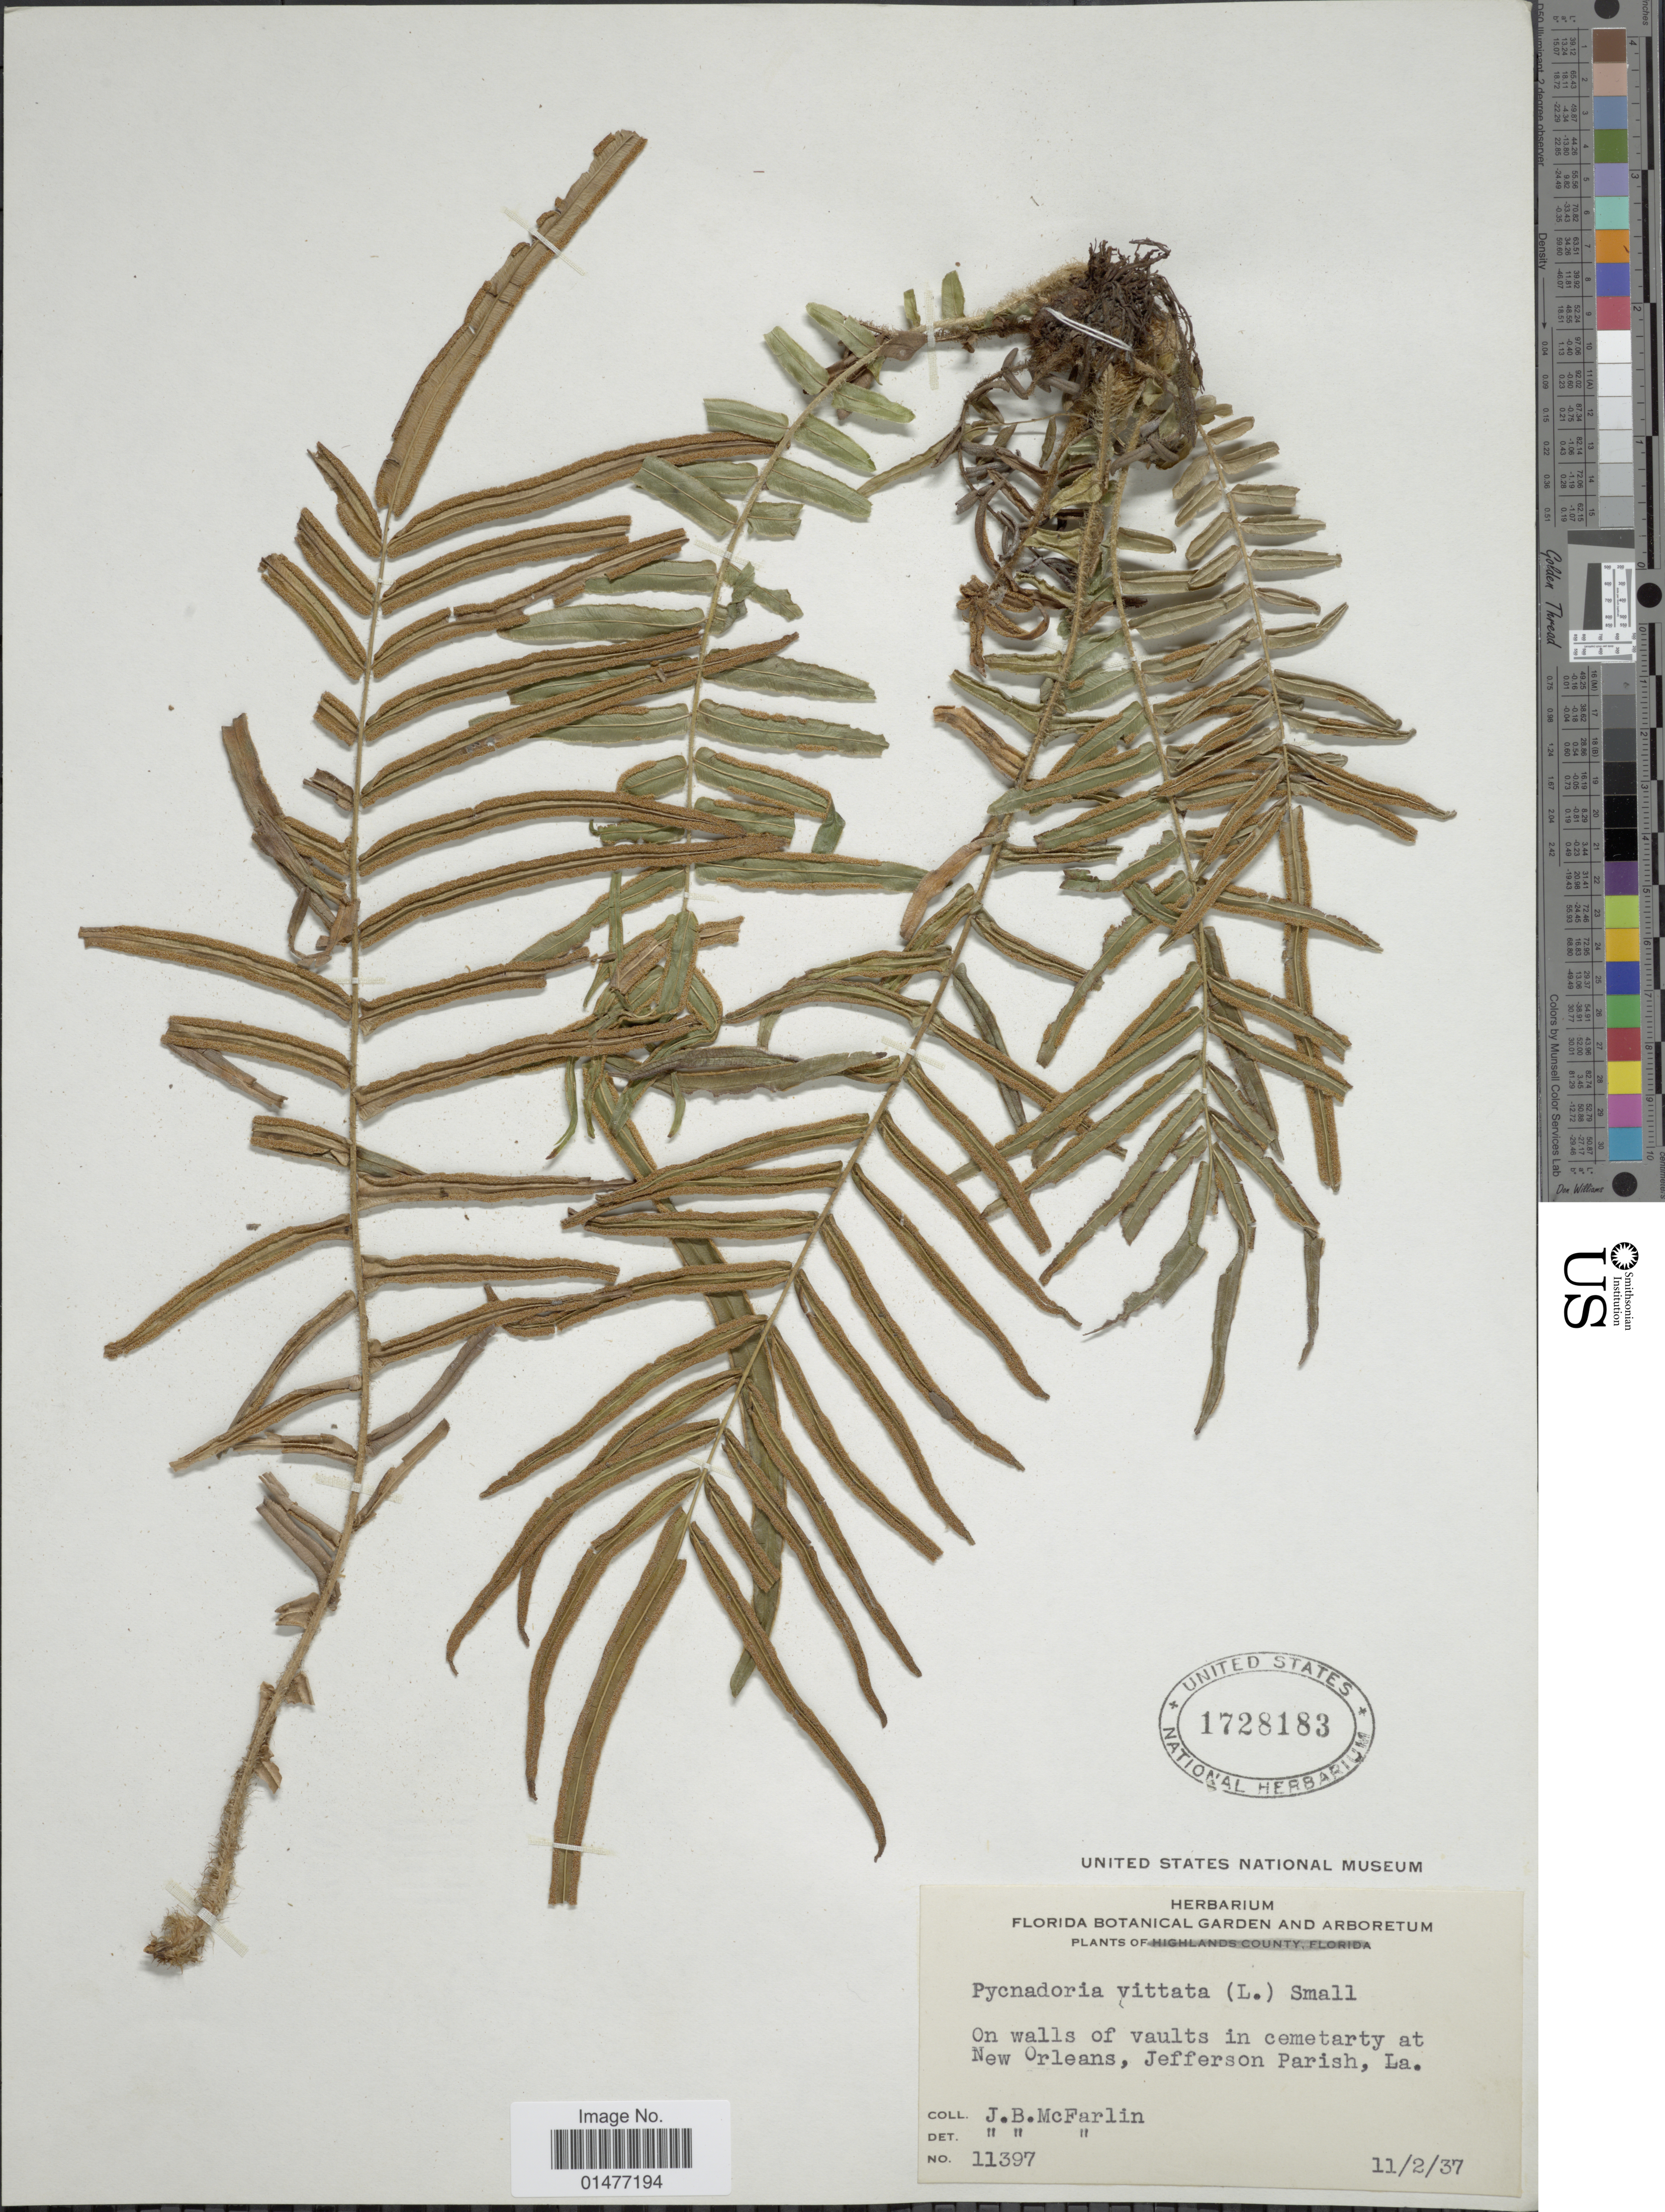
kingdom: Plantae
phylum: Tracheophyta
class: Polypodiopsida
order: Polypodiales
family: Pteridaceae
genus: Pteris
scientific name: Pteris vittata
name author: L.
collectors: J. McFarlin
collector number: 11397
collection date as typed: Transcribed d/m/y: 2/11/37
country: United States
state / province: Louisiana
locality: On walls of vaults in cemetarty at New Orleans, Jefferson Parish, La.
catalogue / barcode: US 1728183